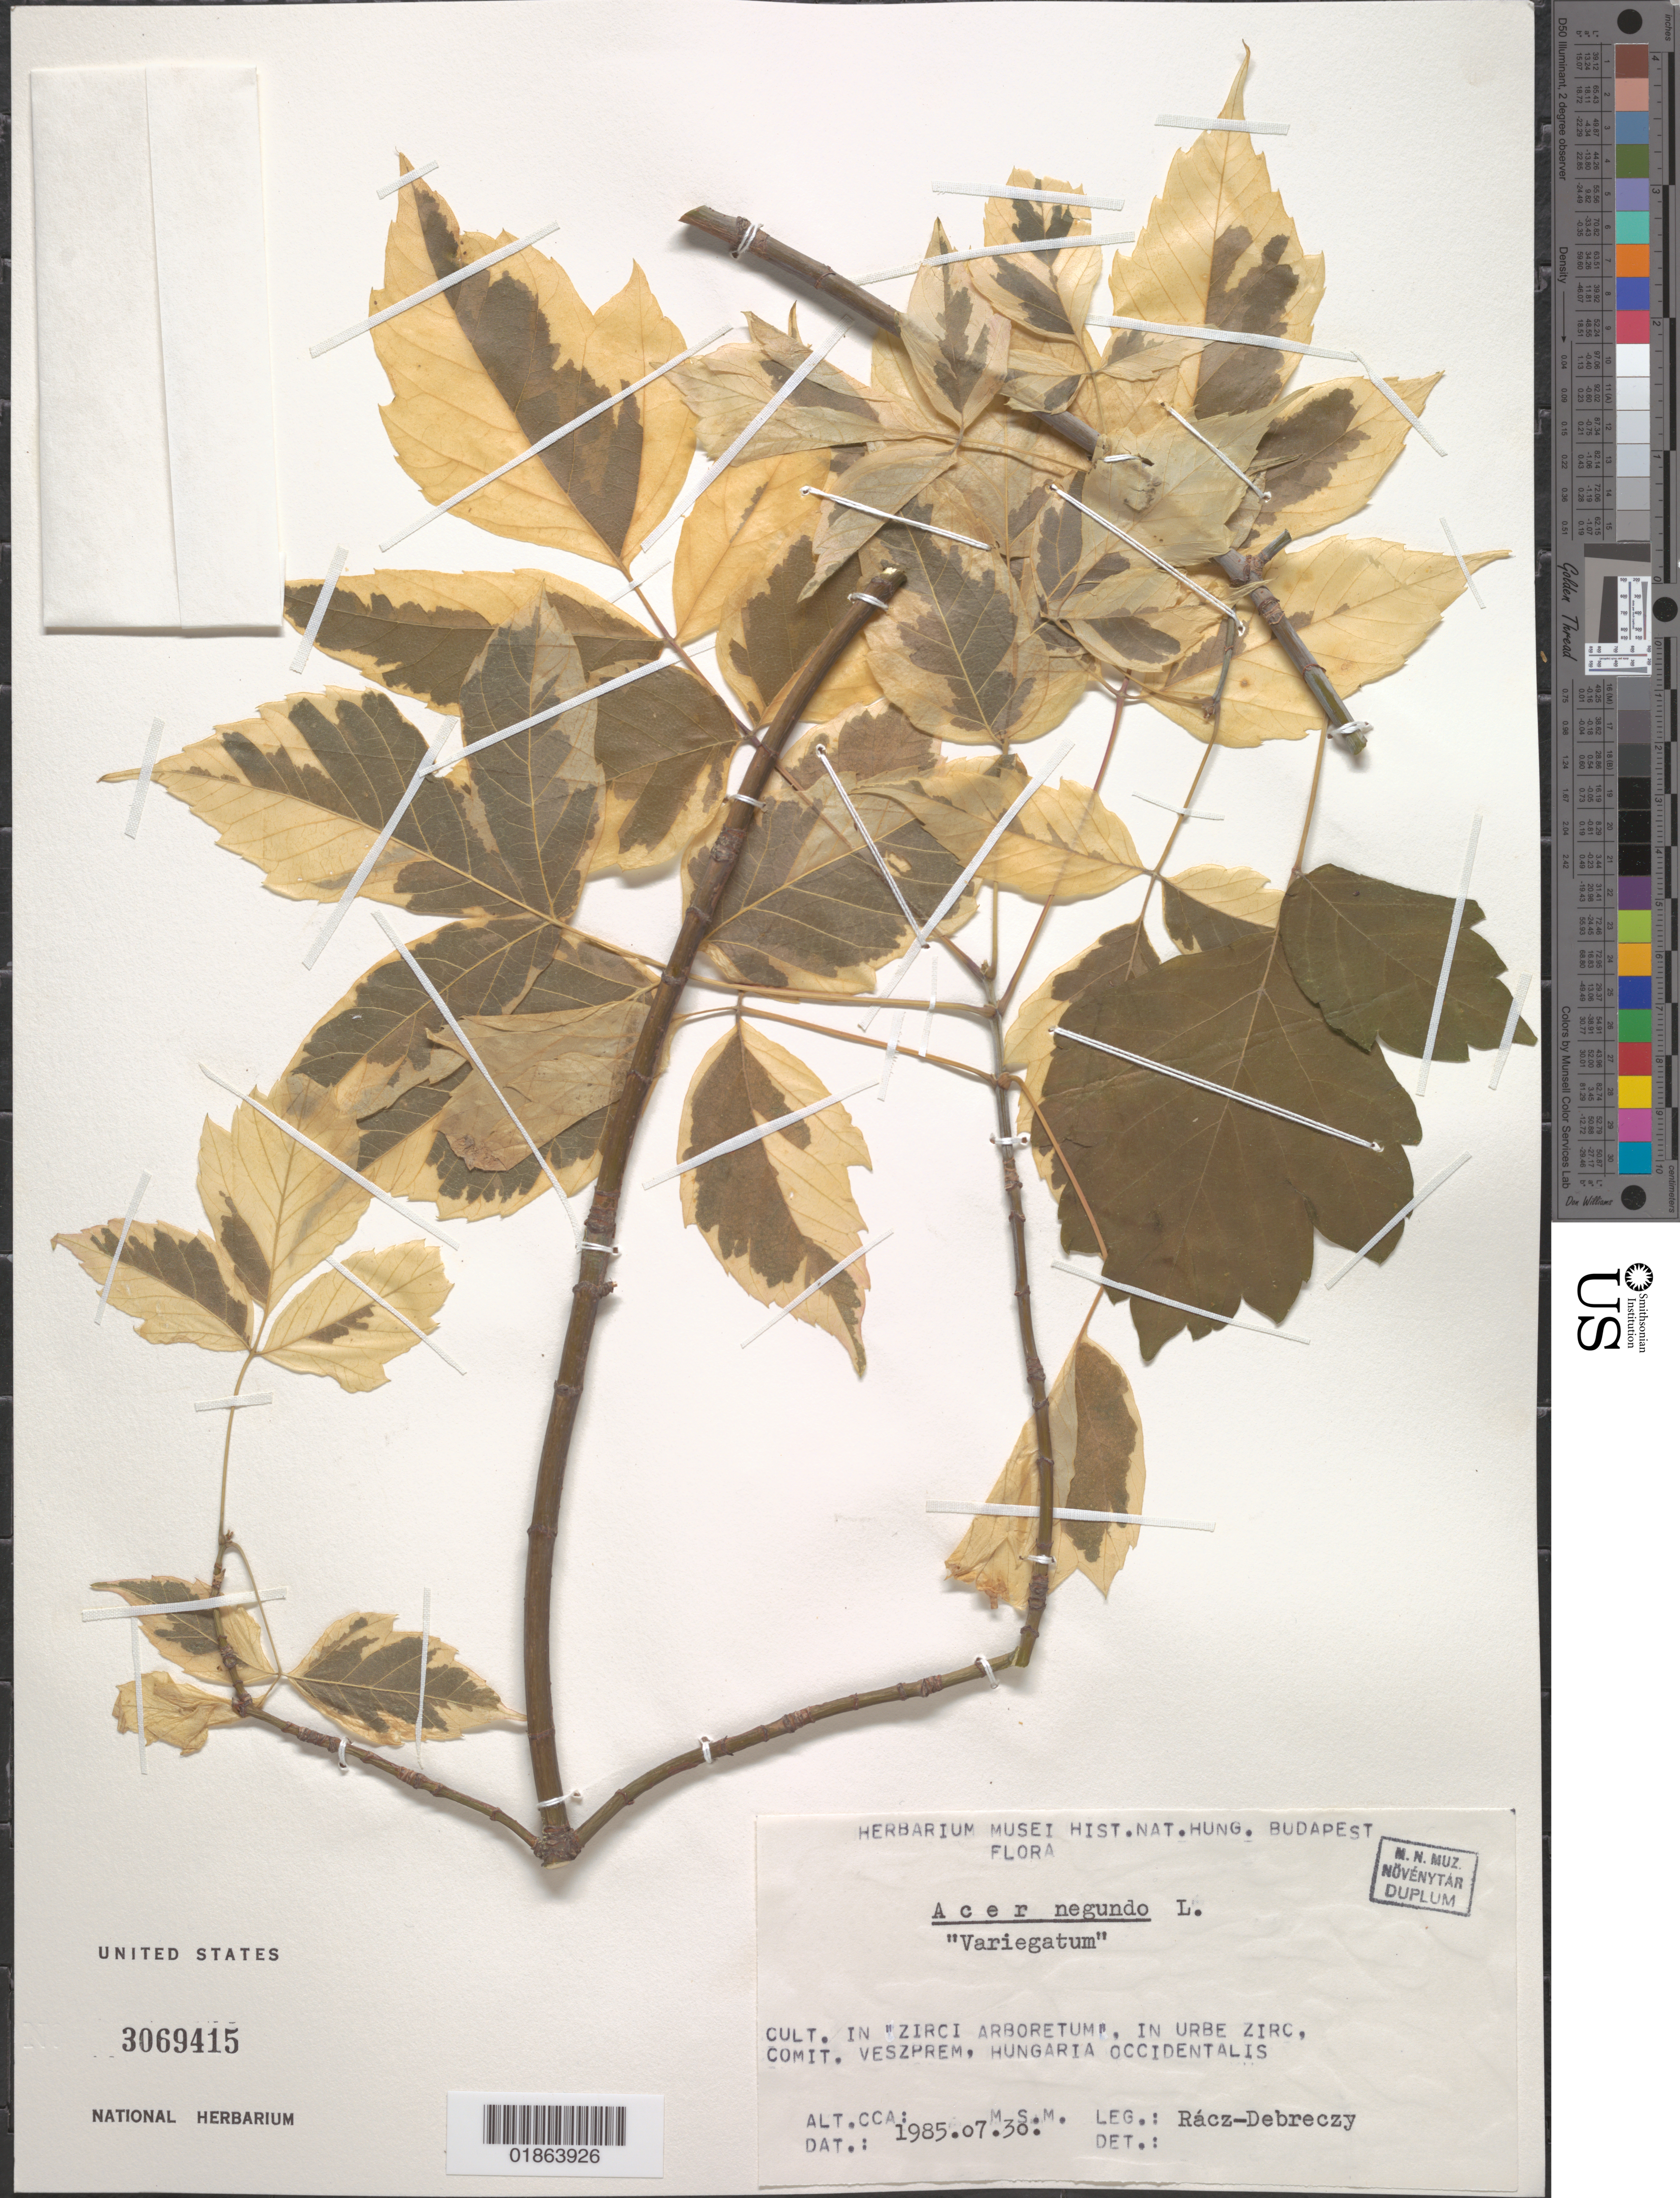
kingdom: Plantae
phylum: Tracheophyta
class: Magnoliopsida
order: Sapindales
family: Sapindaceae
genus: Acer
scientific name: Acer negundo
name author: L.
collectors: Rácz-Debreczy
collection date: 1985-07-30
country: Hungary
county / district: Veszprém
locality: Zirc Arboretum, in Urbe Zirc, Comit. Veszprém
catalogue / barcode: US 3069415